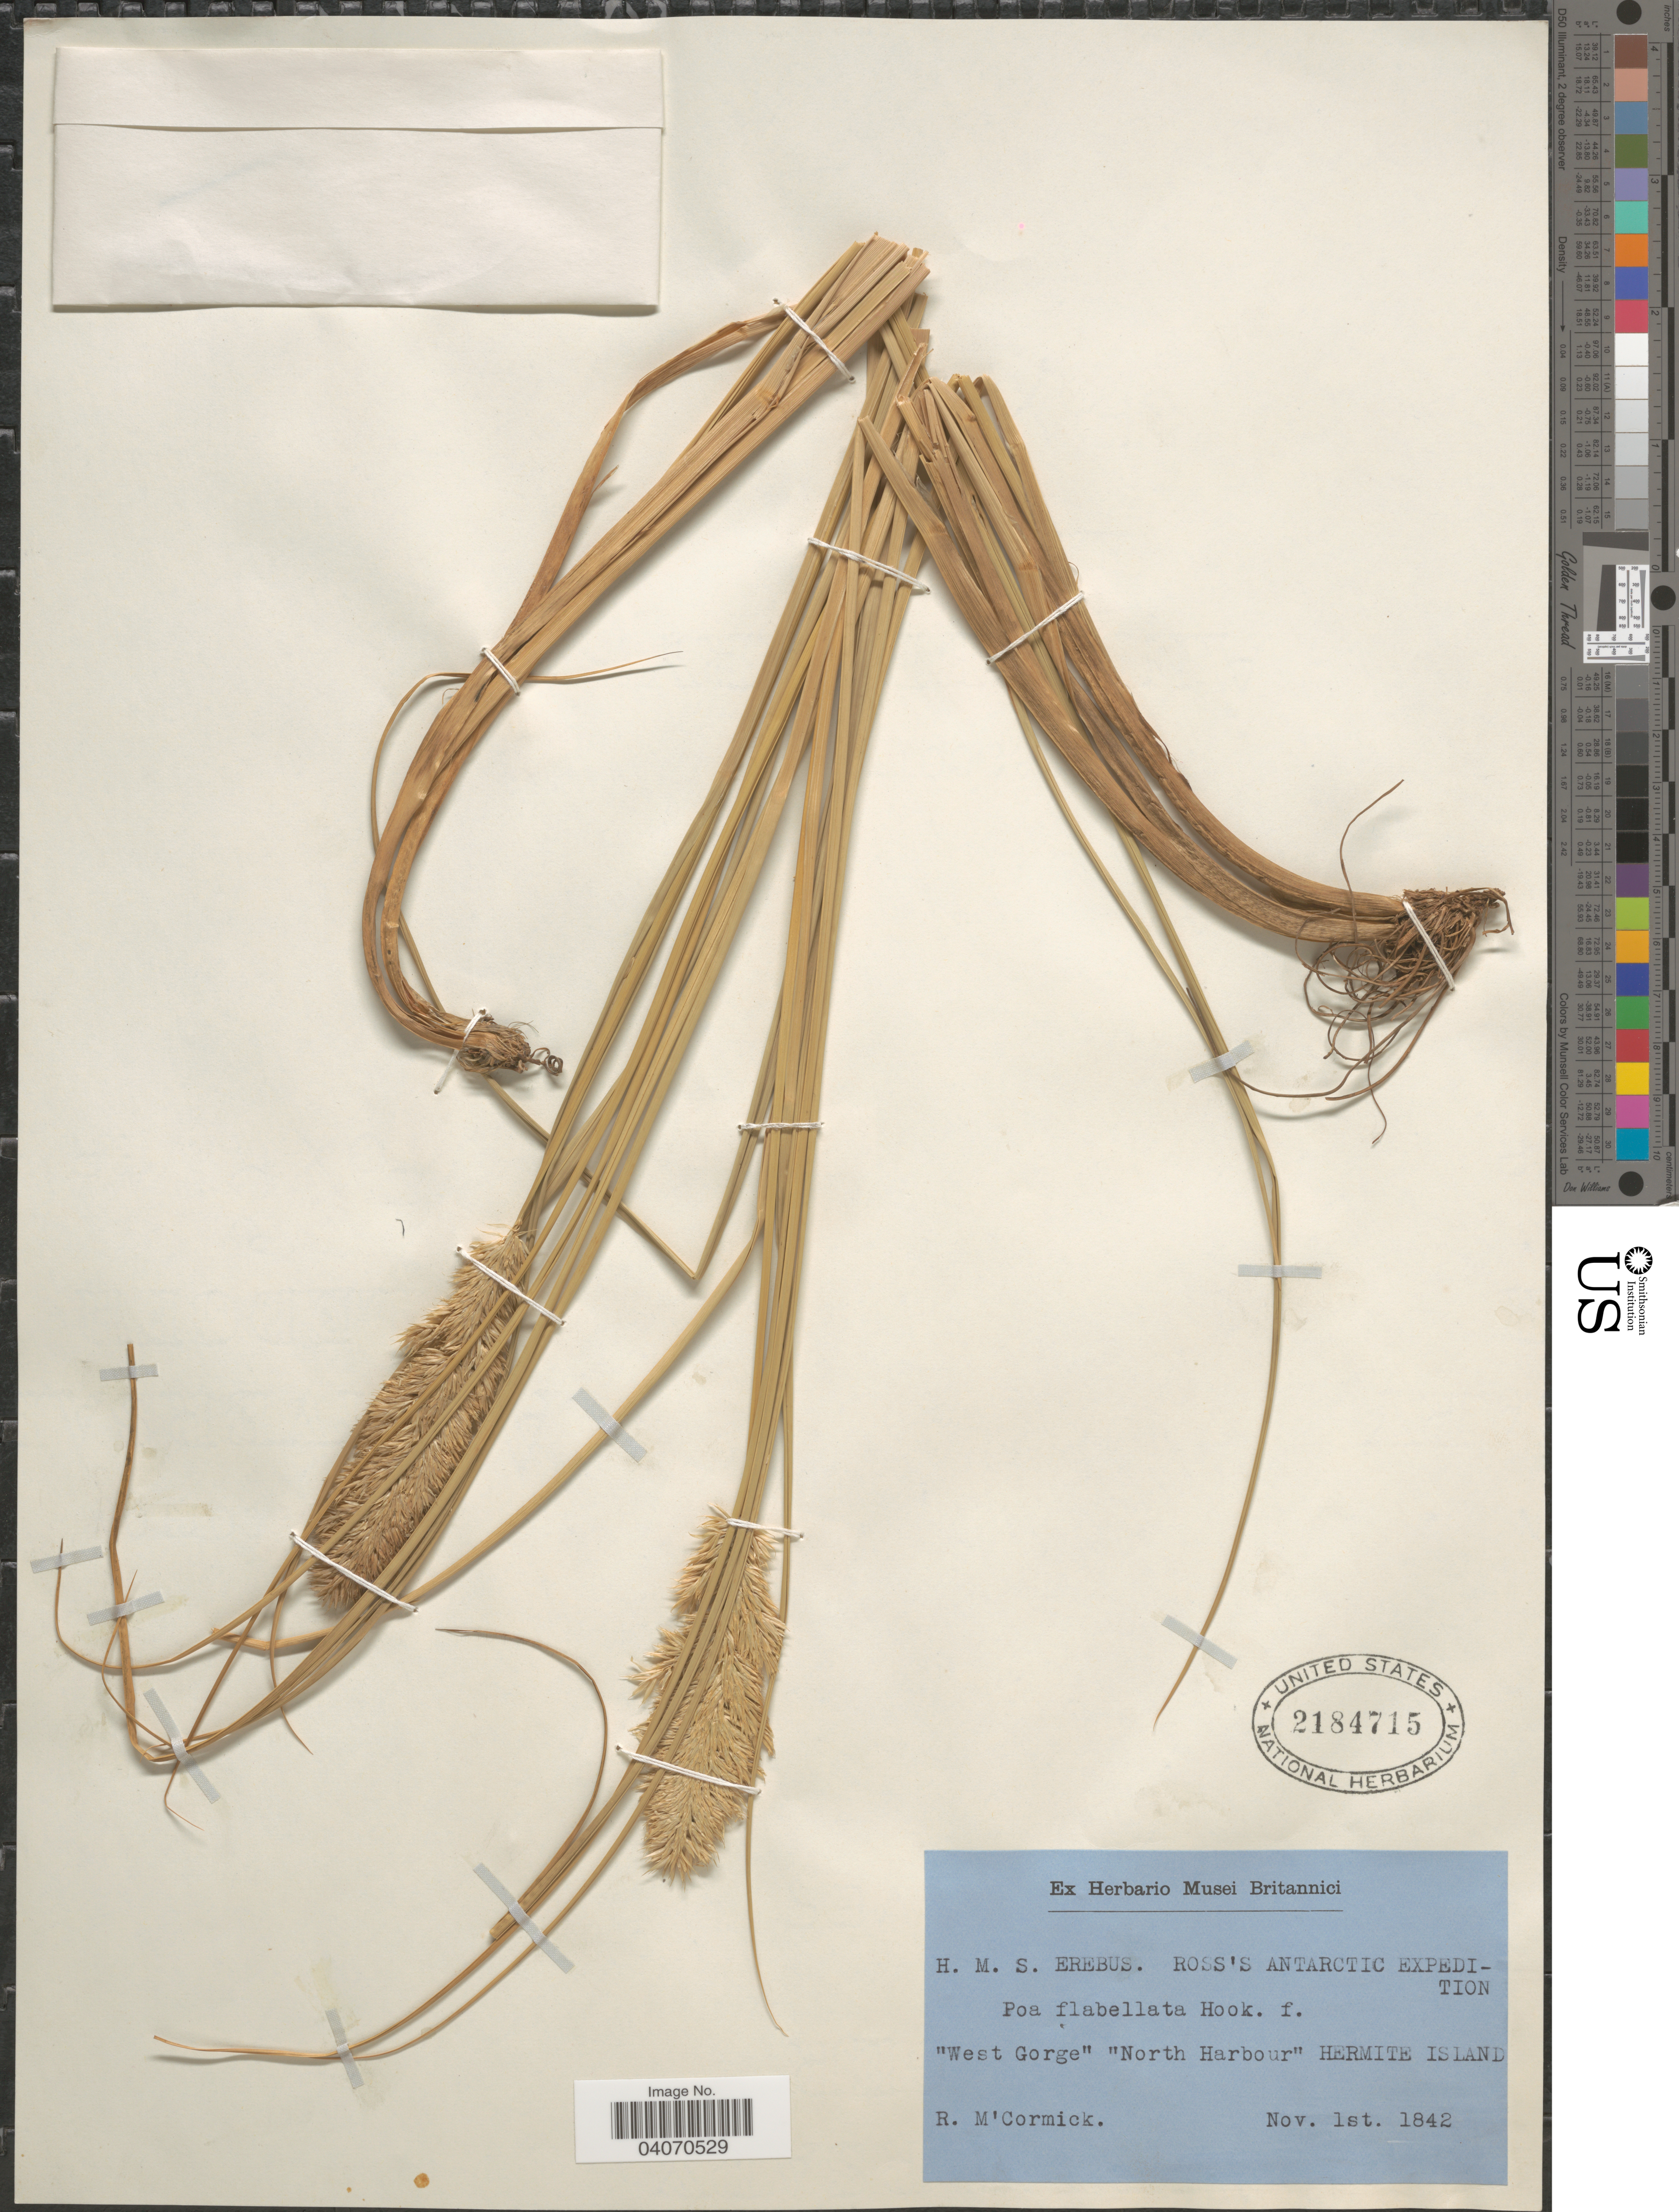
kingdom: Plantae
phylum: Tracheophyta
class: Liliopsida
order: Poales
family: Poaceae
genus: Poa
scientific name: Poa flabellata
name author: (Lam.) Raspail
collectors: R. M'Cormick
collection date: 1842-11-01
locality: H. M. S. Erebus. Ross's Antarctic Expedition. "West Gorge" "North Harbour" Hermite Island.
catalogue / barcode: US 2184715